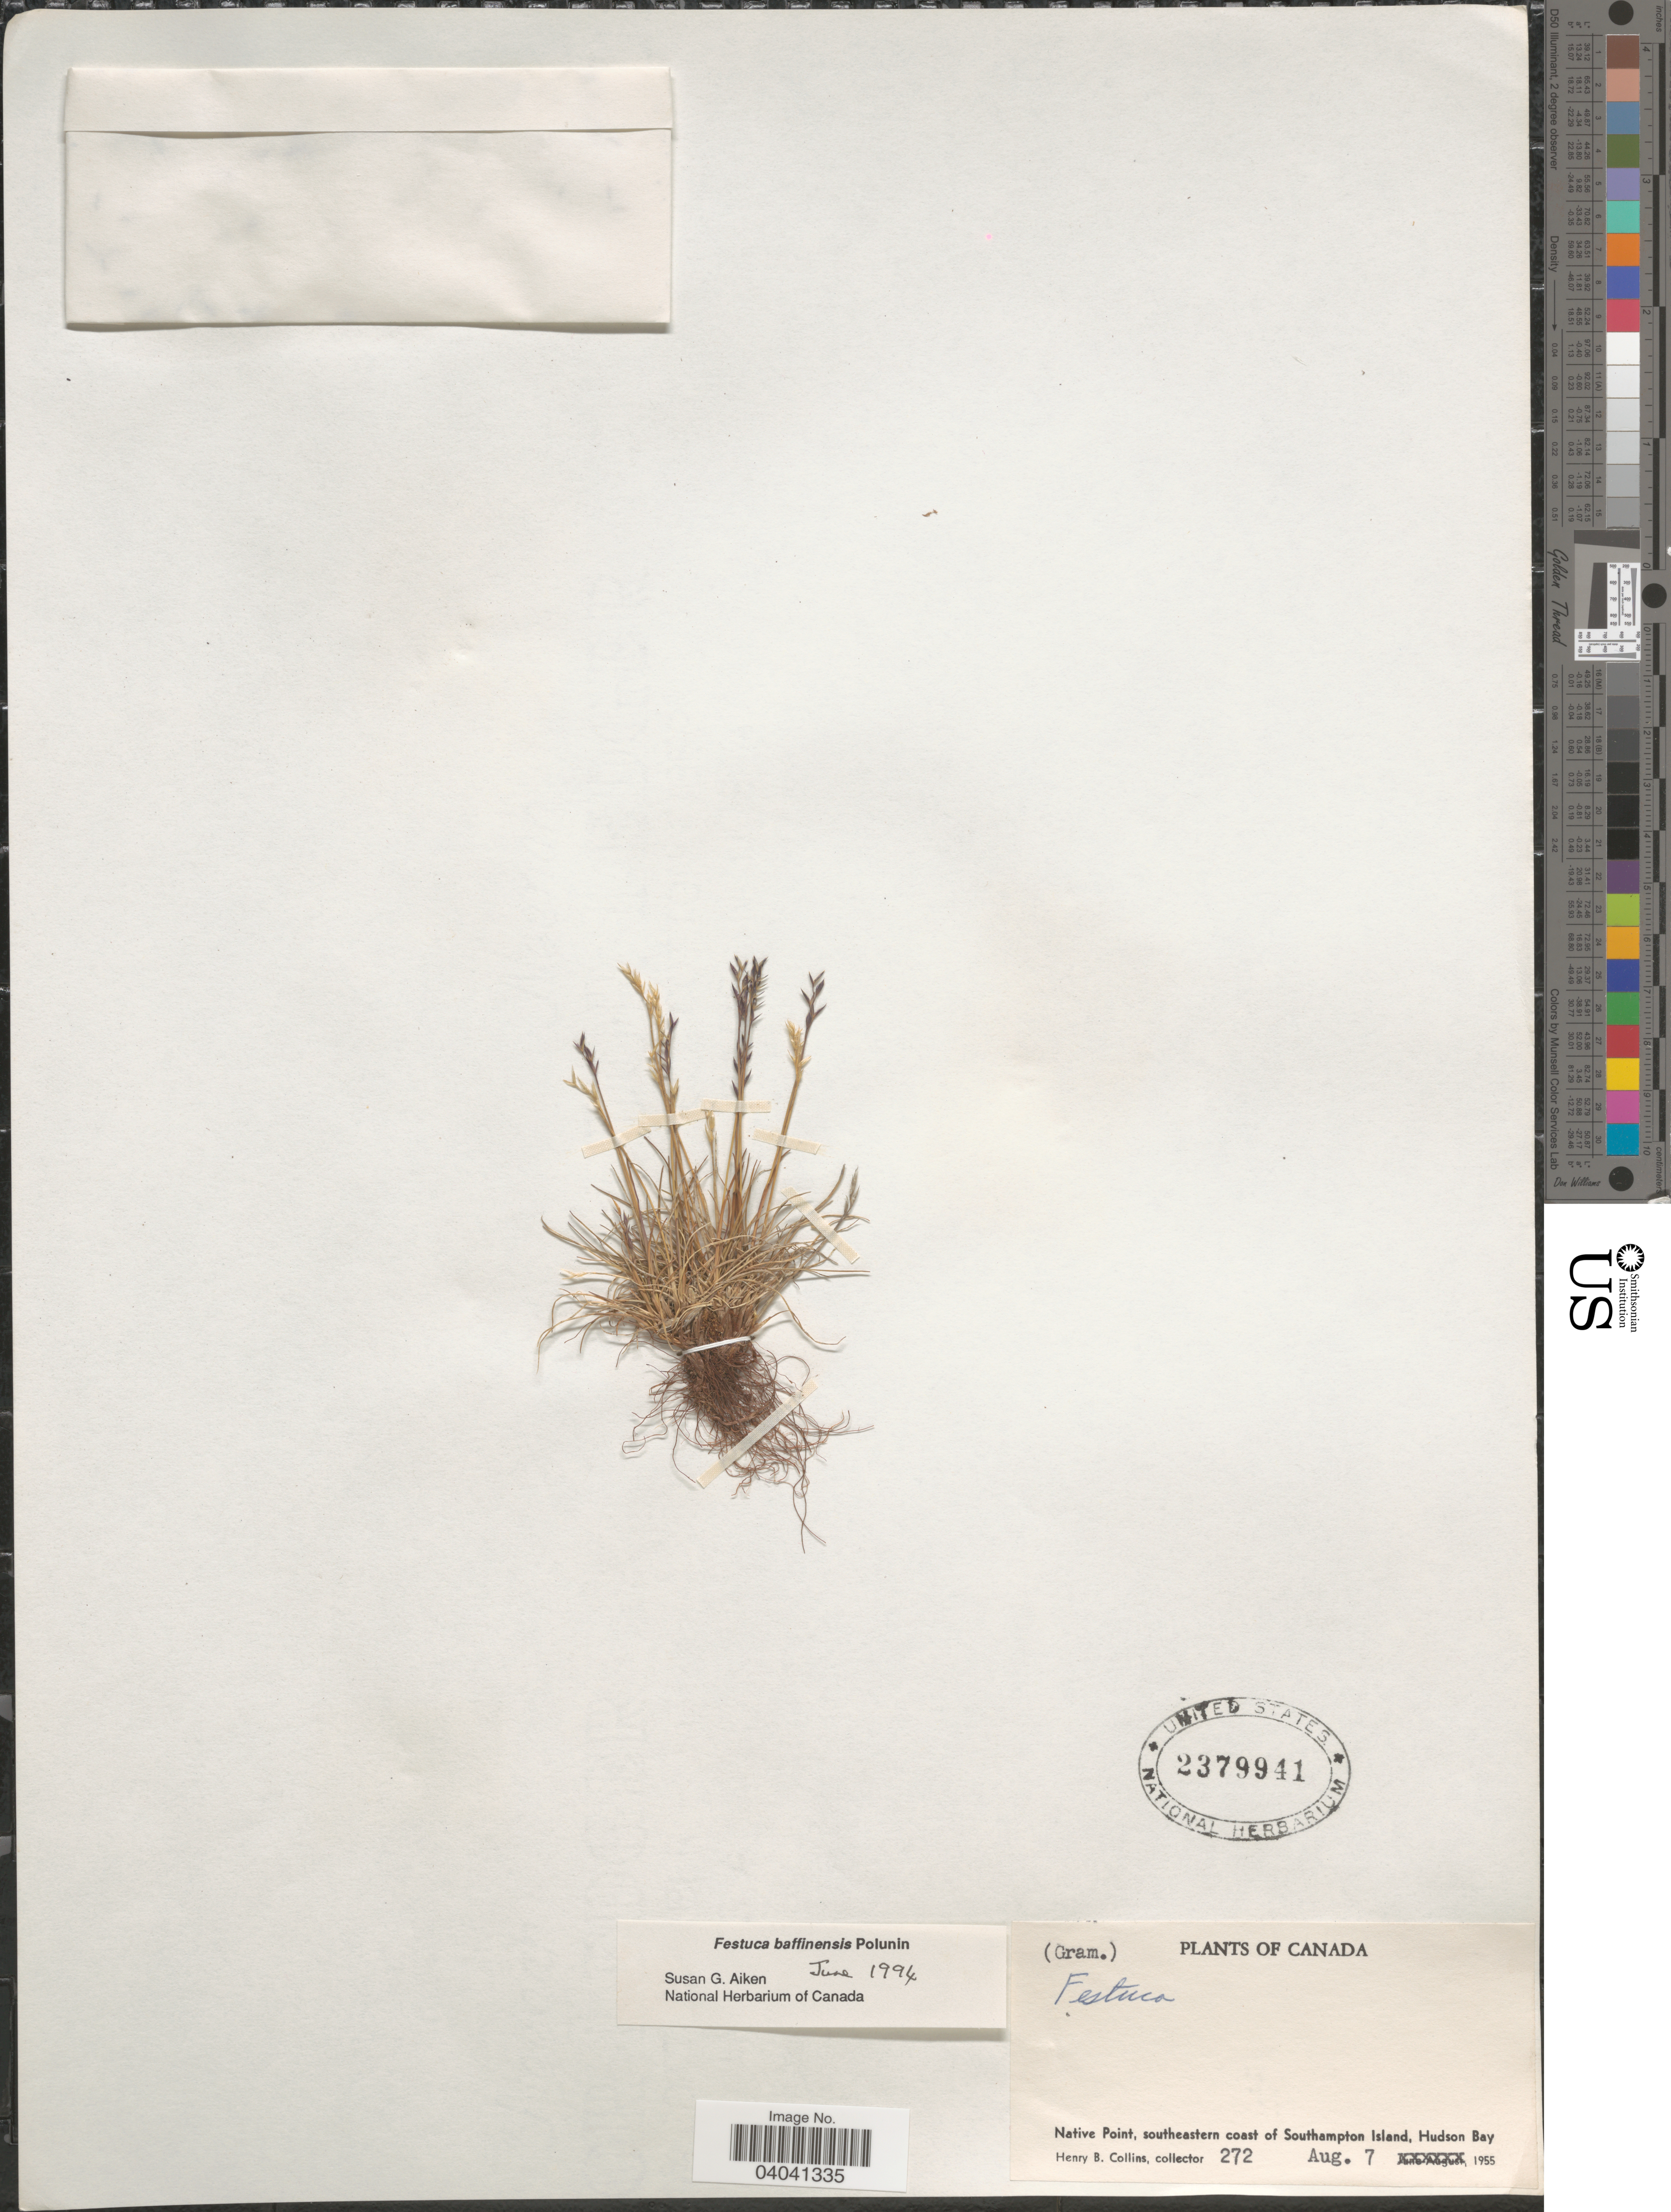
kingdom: Plantae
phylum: Tracheophyta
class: Liliopsida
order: Poales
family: Poaceae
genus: Festuca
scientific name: Festuca baffinensis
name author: Polunin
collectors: H. Collins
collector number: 272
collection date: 1955-08-07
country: Canada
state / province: Nunavut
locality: Native Point, southeastern coast of Southampton Island, Hudson Bay.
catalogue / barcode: US 2379941